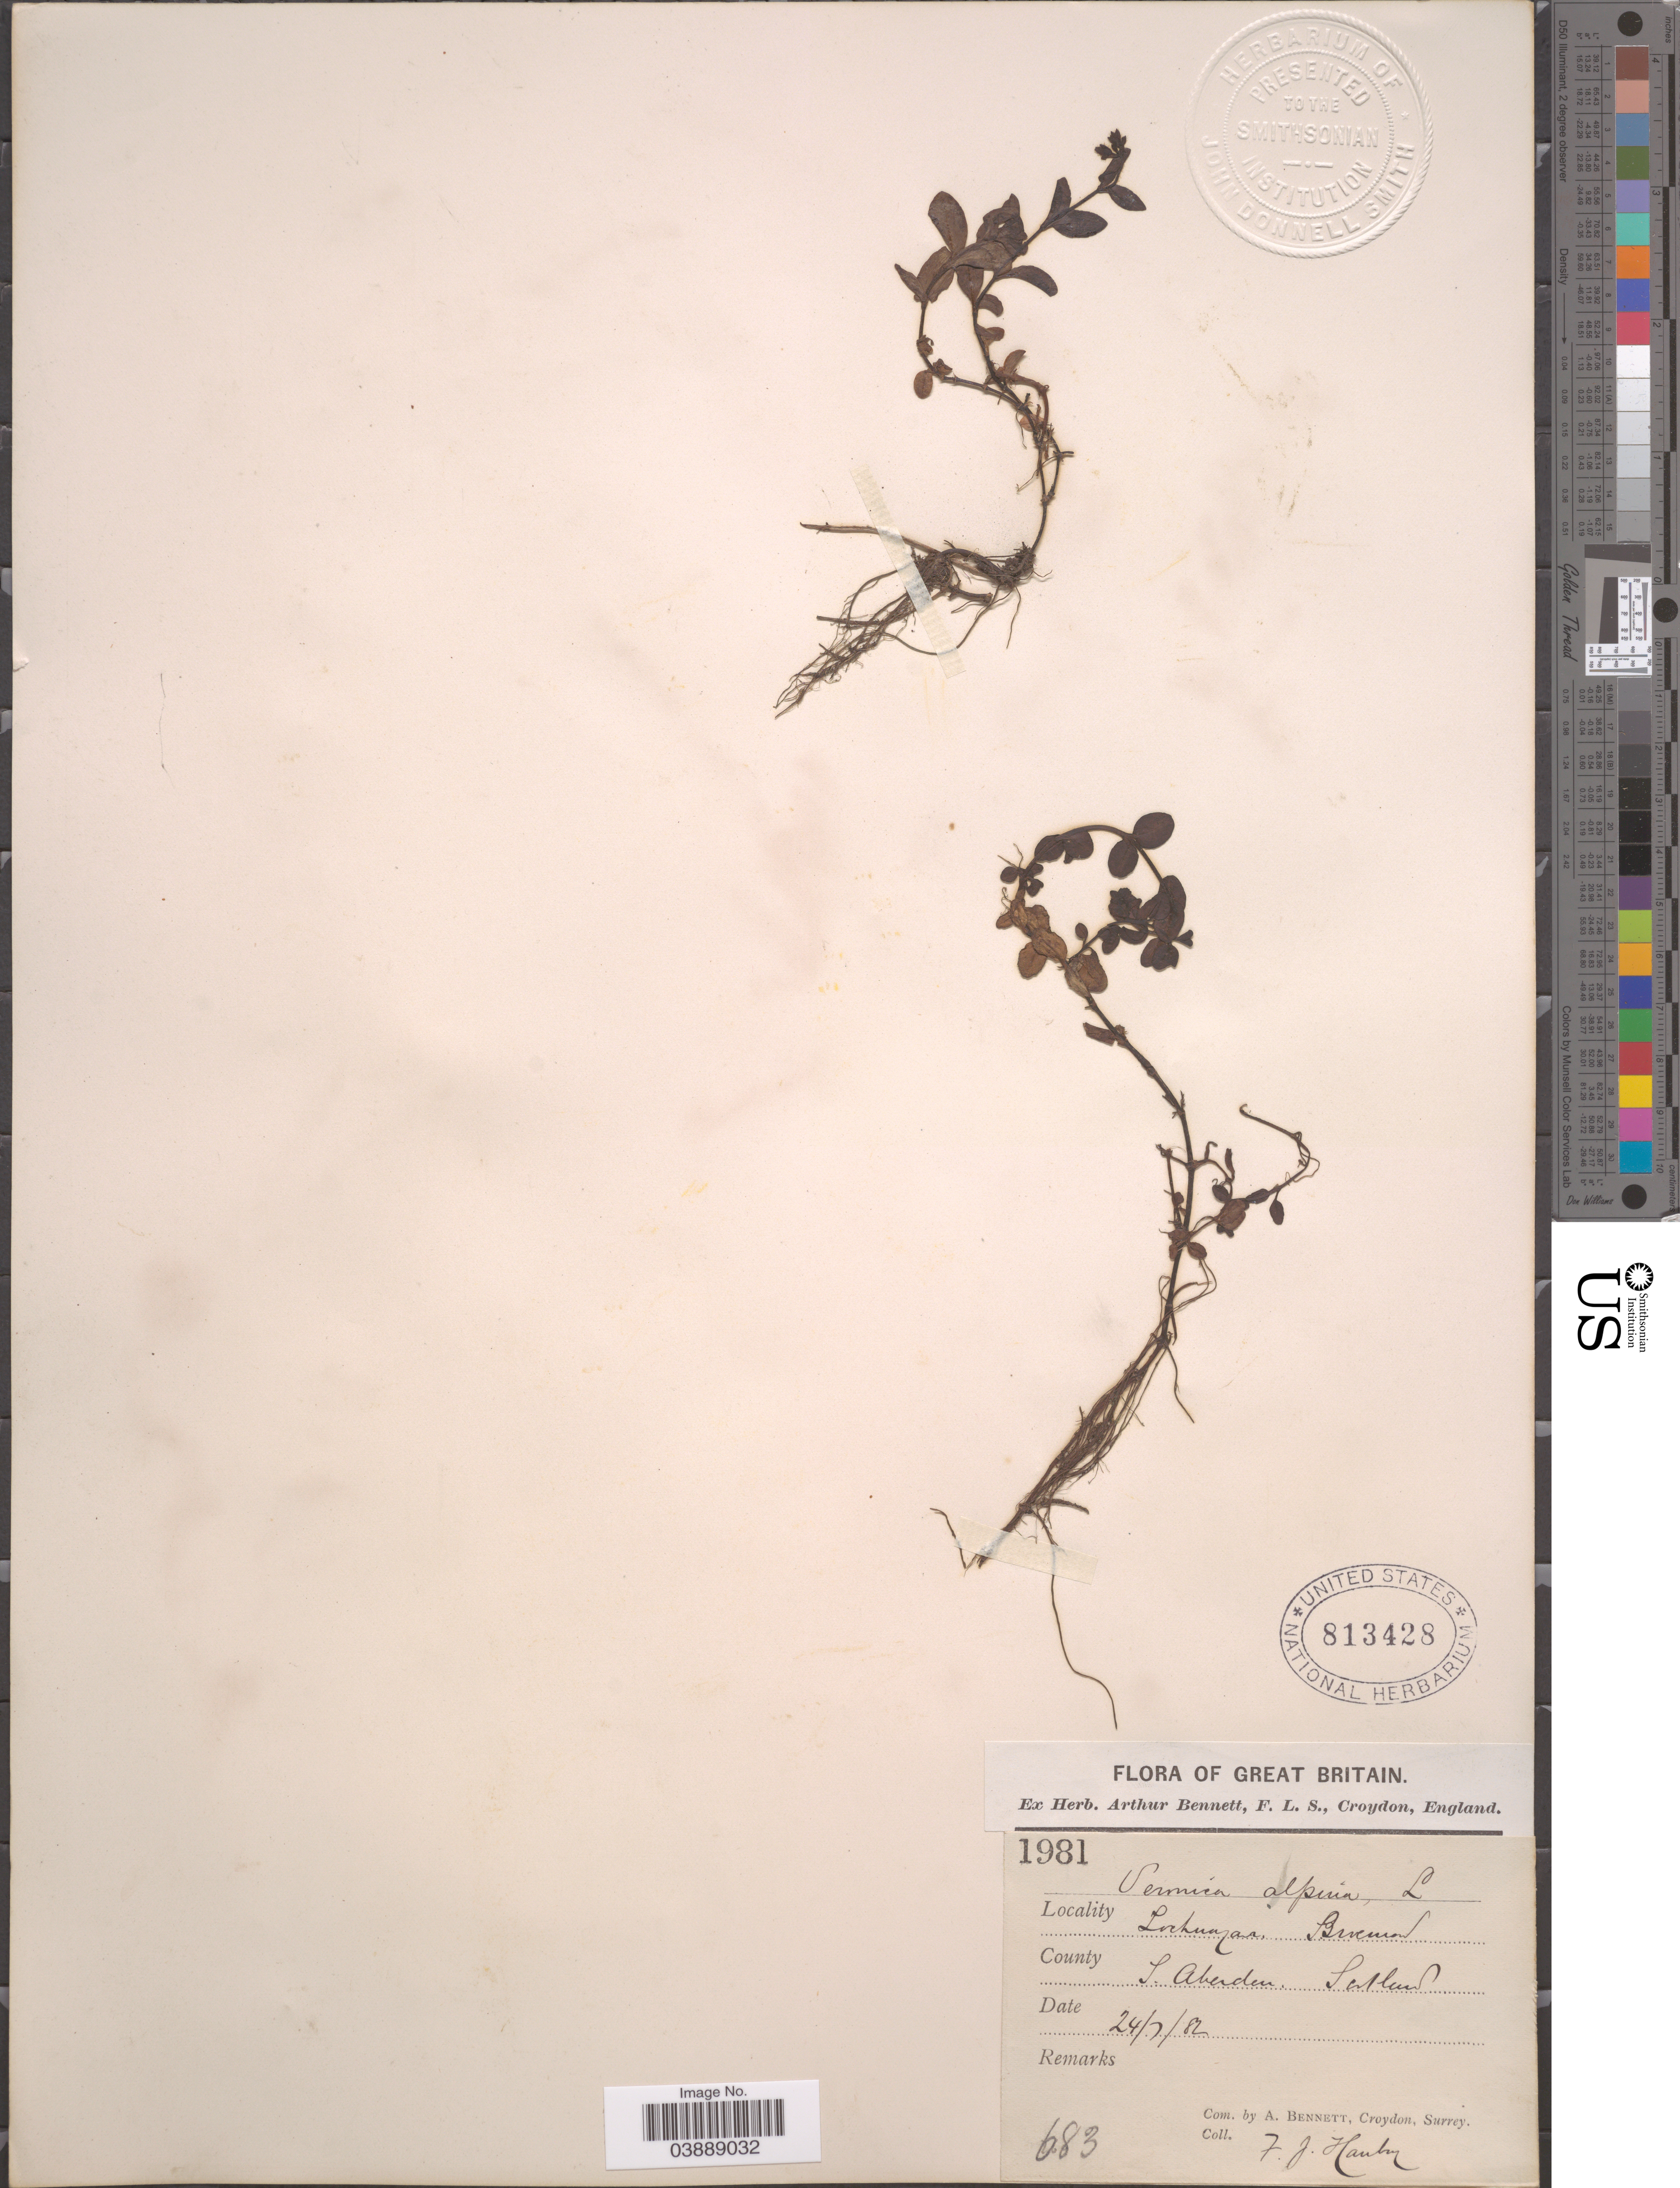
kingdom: Plantae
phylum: Tracheophyta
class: Magnoliopsida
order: Lamiales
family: Plantaginaceae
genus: Veronica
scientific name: Veronica alpina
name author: L.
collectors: F. Hanbury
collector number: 1981/683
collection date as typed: Transcribed d/m/y: 24/7/82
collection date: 1882-07-24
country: United Kingdom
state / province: Scotland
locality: Lochnagar, Balmoral. County S. Aberdeen,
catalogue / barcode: US 813428